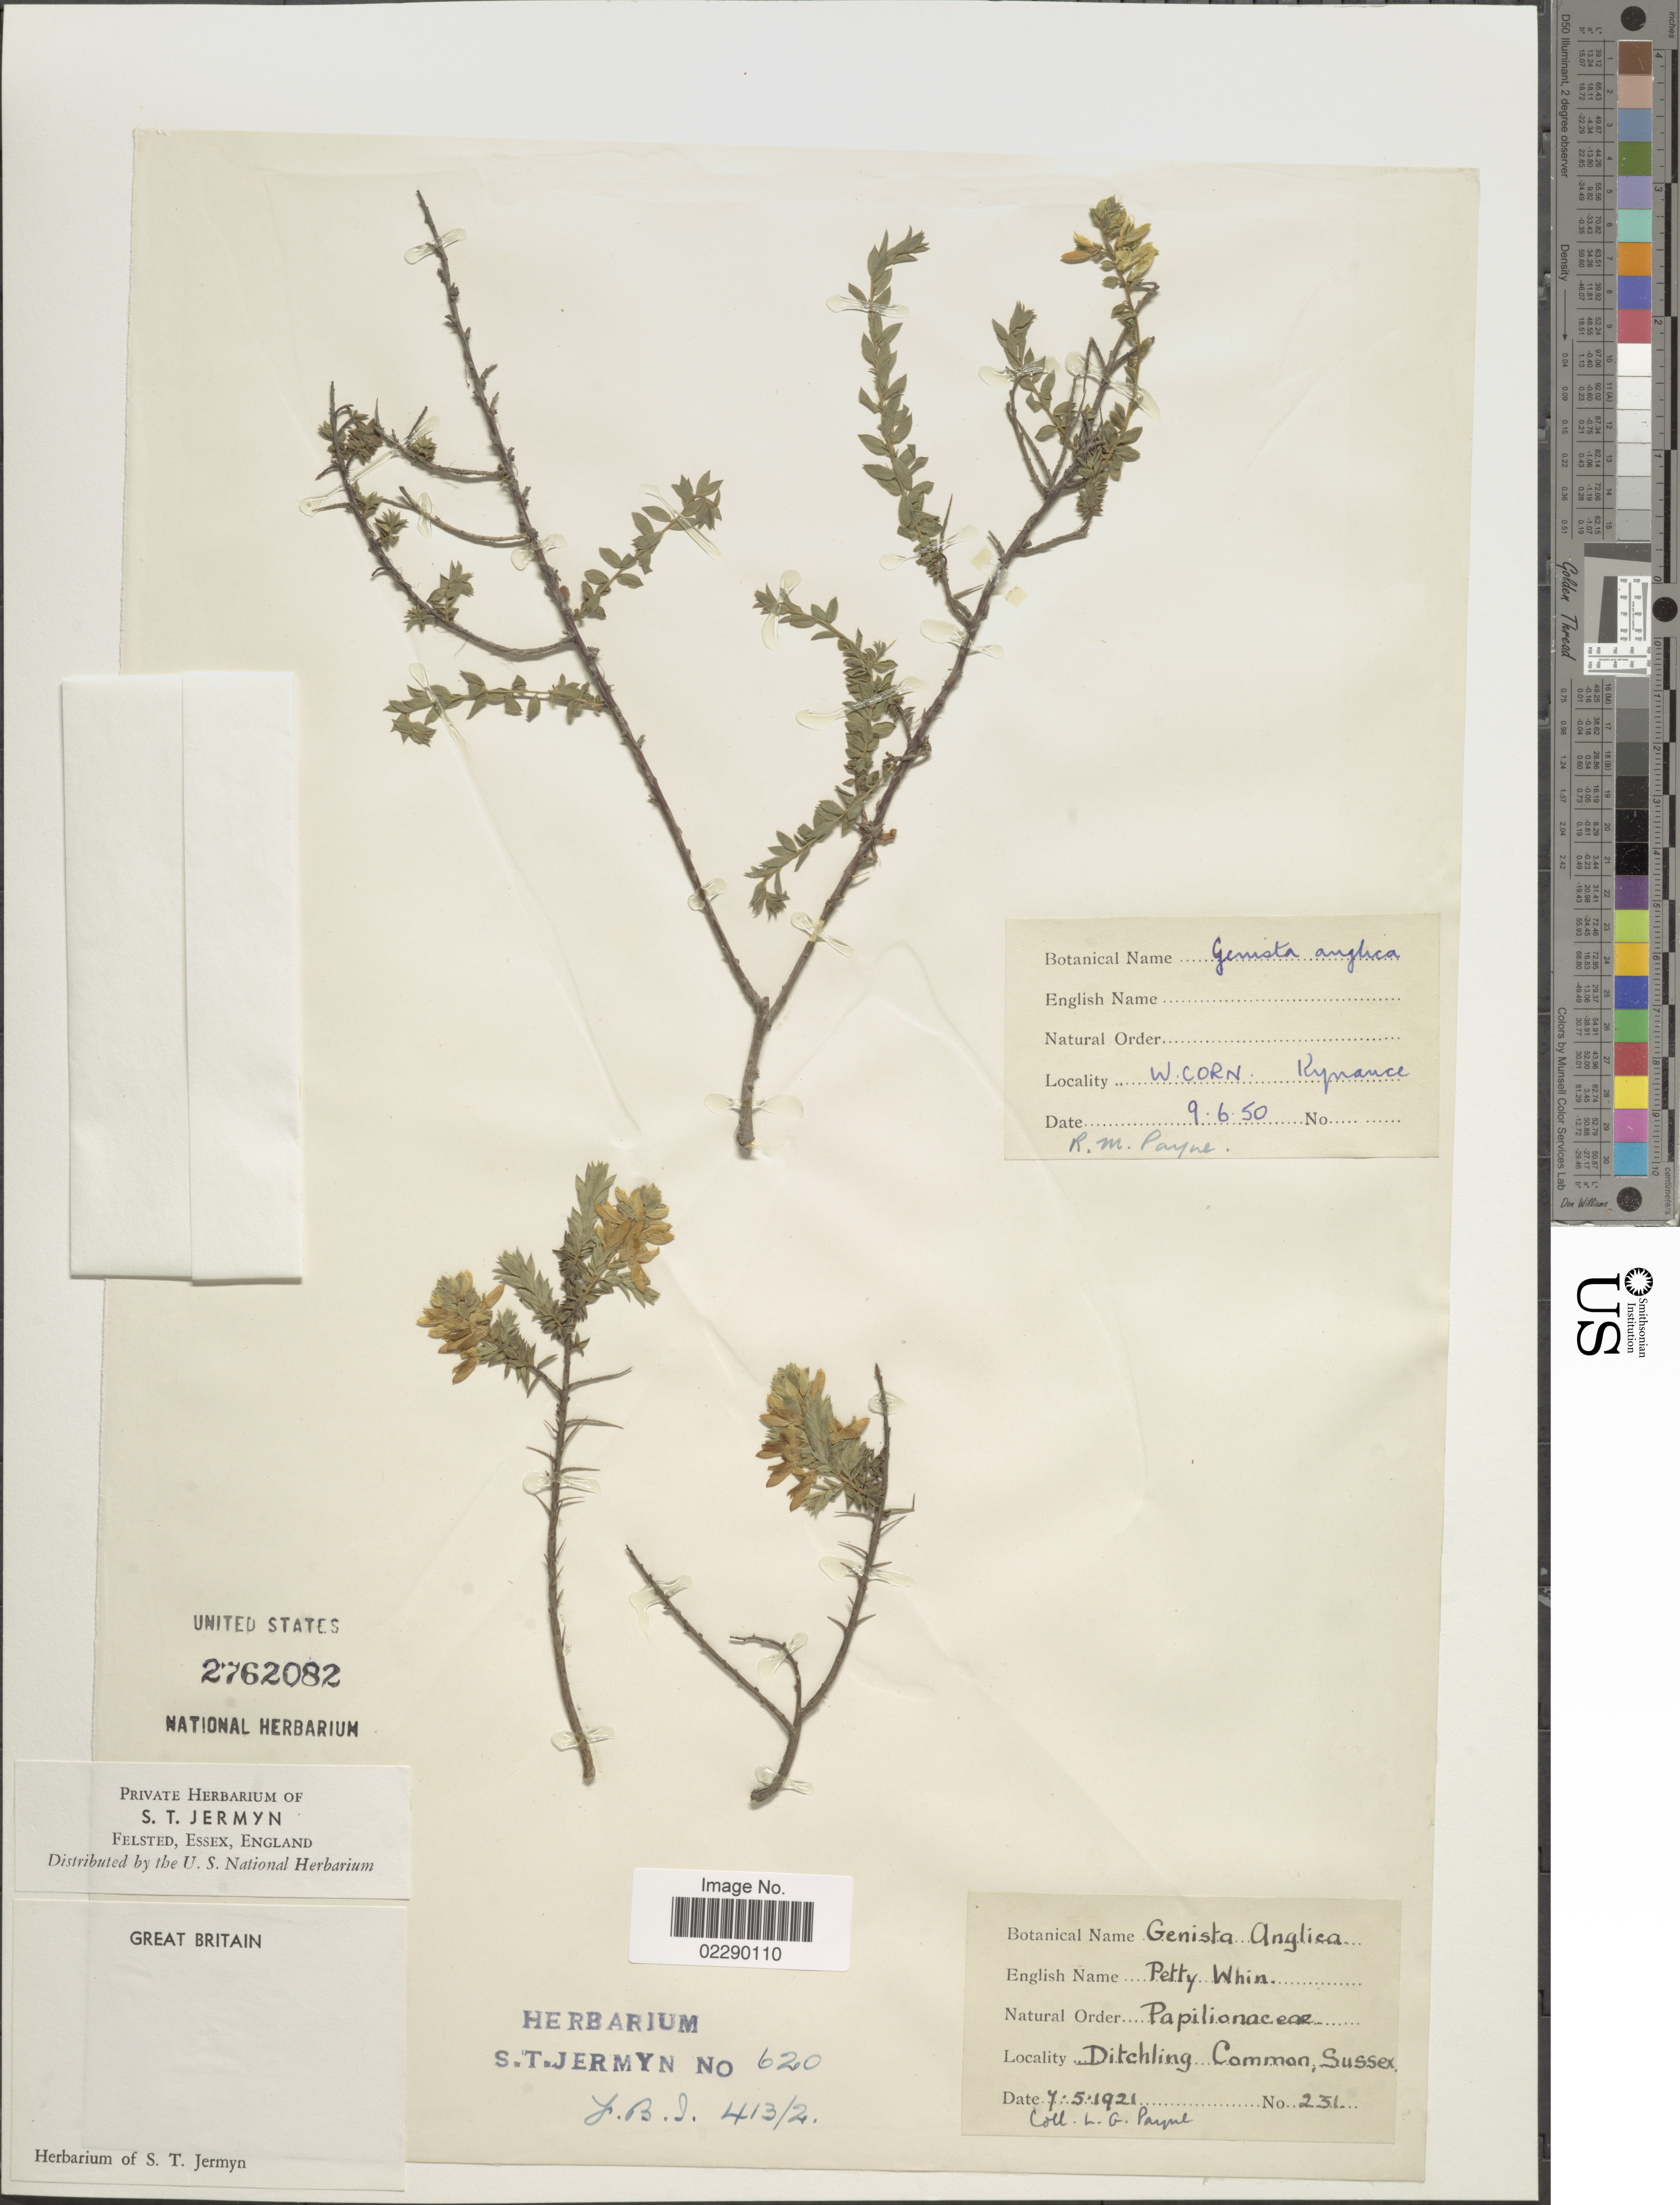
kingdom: Plantae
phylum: Tracheophyta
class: Magnoliopsida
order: Fabales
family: Fabaceae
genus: Genista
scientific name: Genista anglica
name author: L.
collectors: L. Payne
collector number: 231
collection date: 1921-05-07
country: United Kingdom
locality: Ditching Common, Sussex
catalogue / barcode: US 2762082